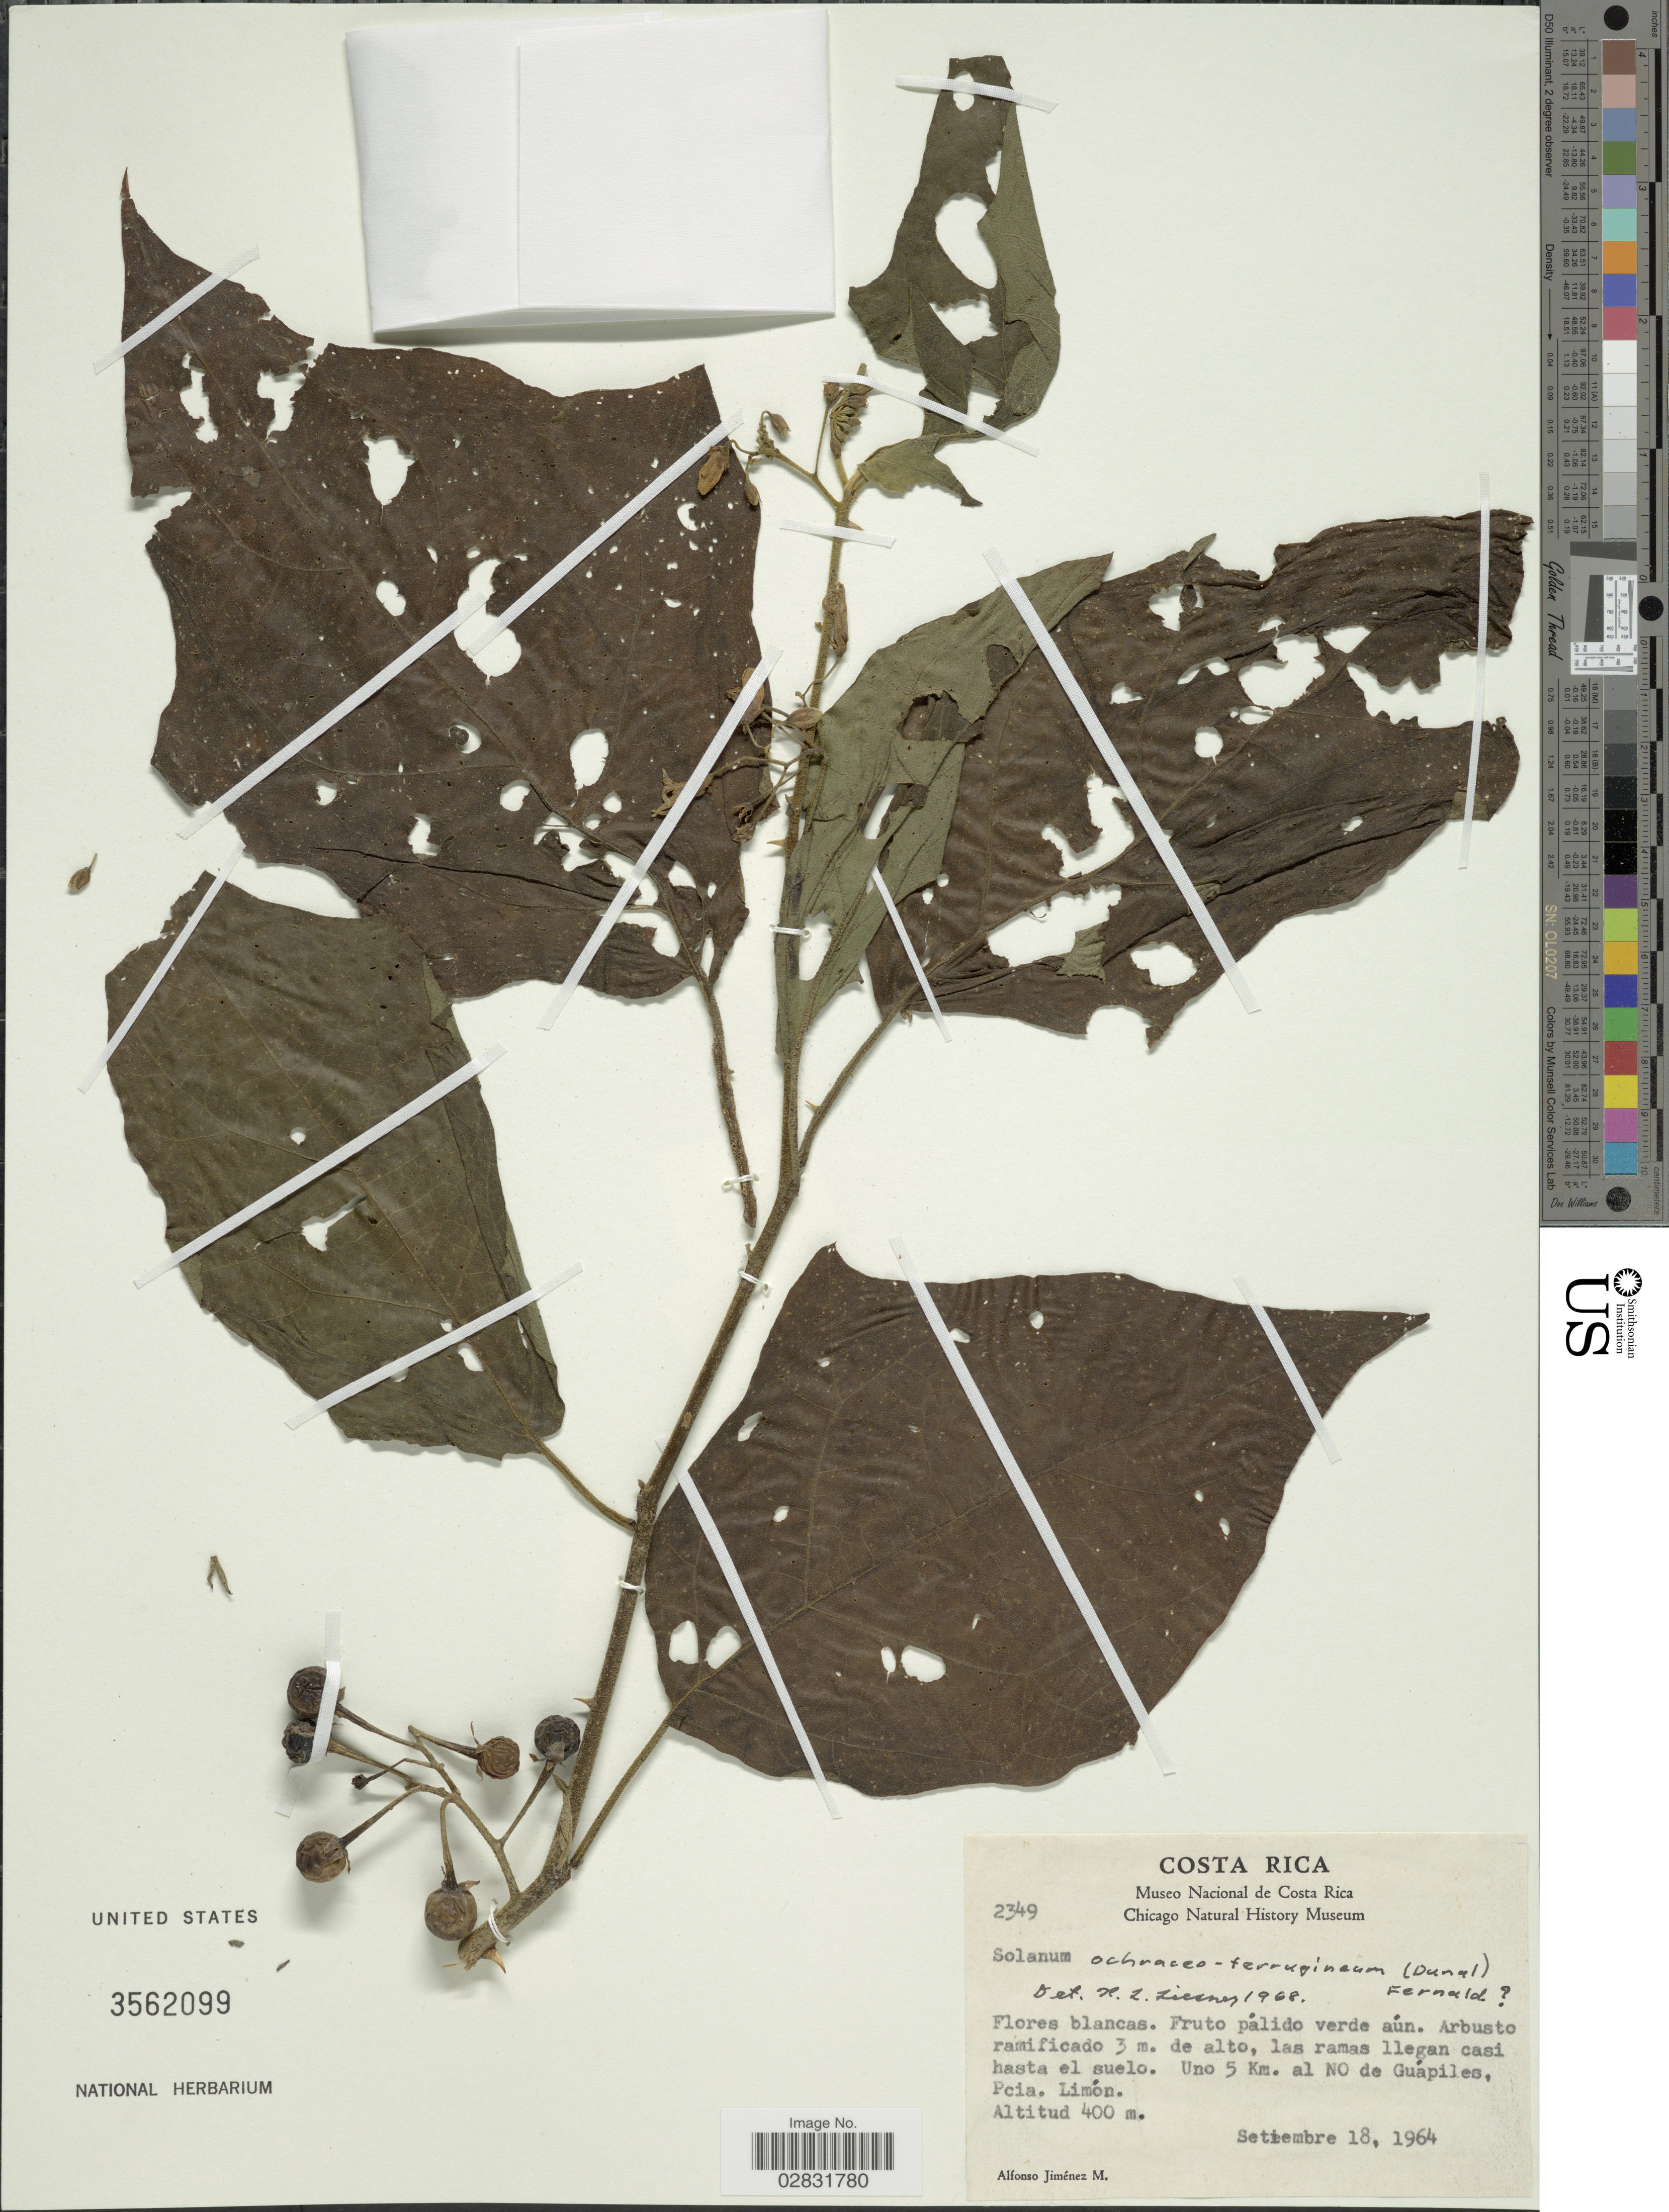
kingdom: Plantae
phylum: Tracheophyta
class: Magnoliopsida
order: Solanales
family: Solanaceae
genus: Solanum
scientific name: Solanum ochraceo-ferrugineum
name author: (Dunal) Fernald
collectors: A. Jimenez M.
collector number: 2349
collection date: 1964-09-18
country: Costa Rica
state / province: Limón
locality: Uno 5 Km. al NO de Guápiles.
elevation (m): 400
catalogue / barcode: US 3562099